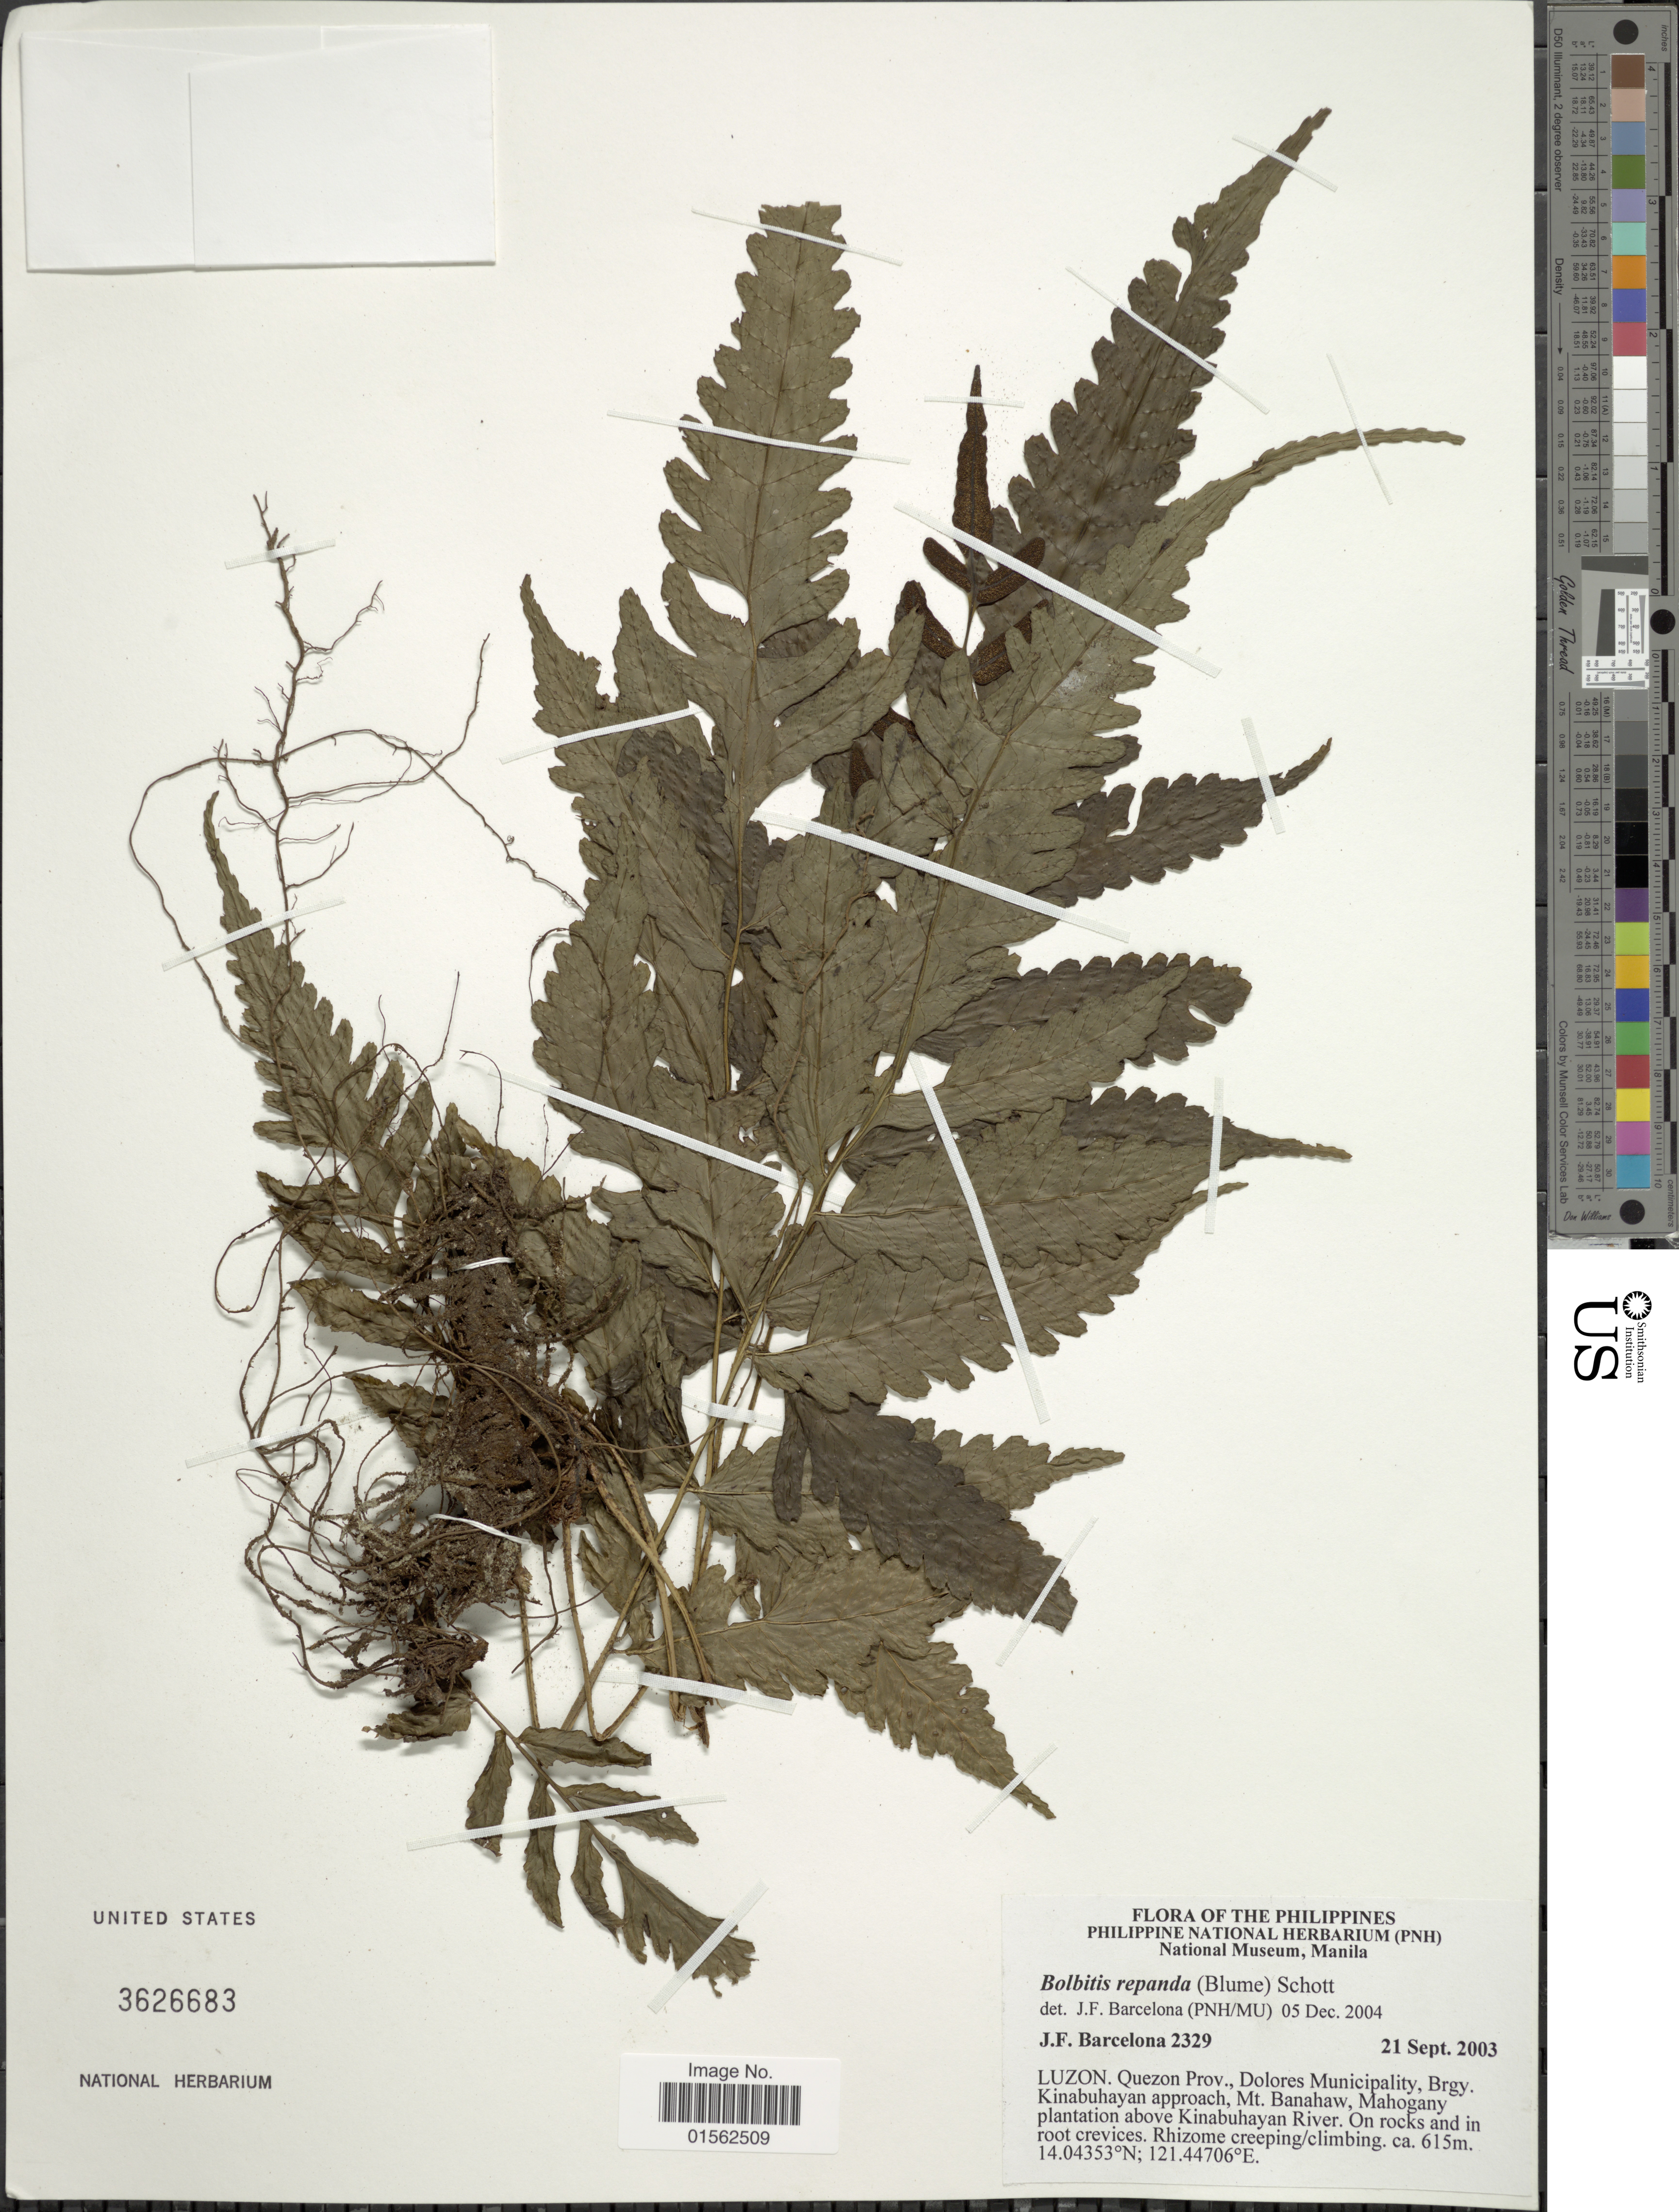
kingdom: Plantae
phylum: Tracheophyta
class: Polypodiopsida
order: Polypodiales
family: Dryopteridaceae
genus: Bolbitis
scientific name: Bolbitis repanda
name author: (Blume) Schott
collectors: J. F. Barcelona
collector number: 2329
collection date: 2003-09-21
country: Philippines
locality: Philippines, Luzon, Quezon Prov., Dolores Municipality, Brgy, Kinabuhayan approach, Mt. Banahaw, Mahogany plantation above Kinabuhayan River, on rocks and in root crevices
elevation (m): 615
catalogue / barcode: US 3626683